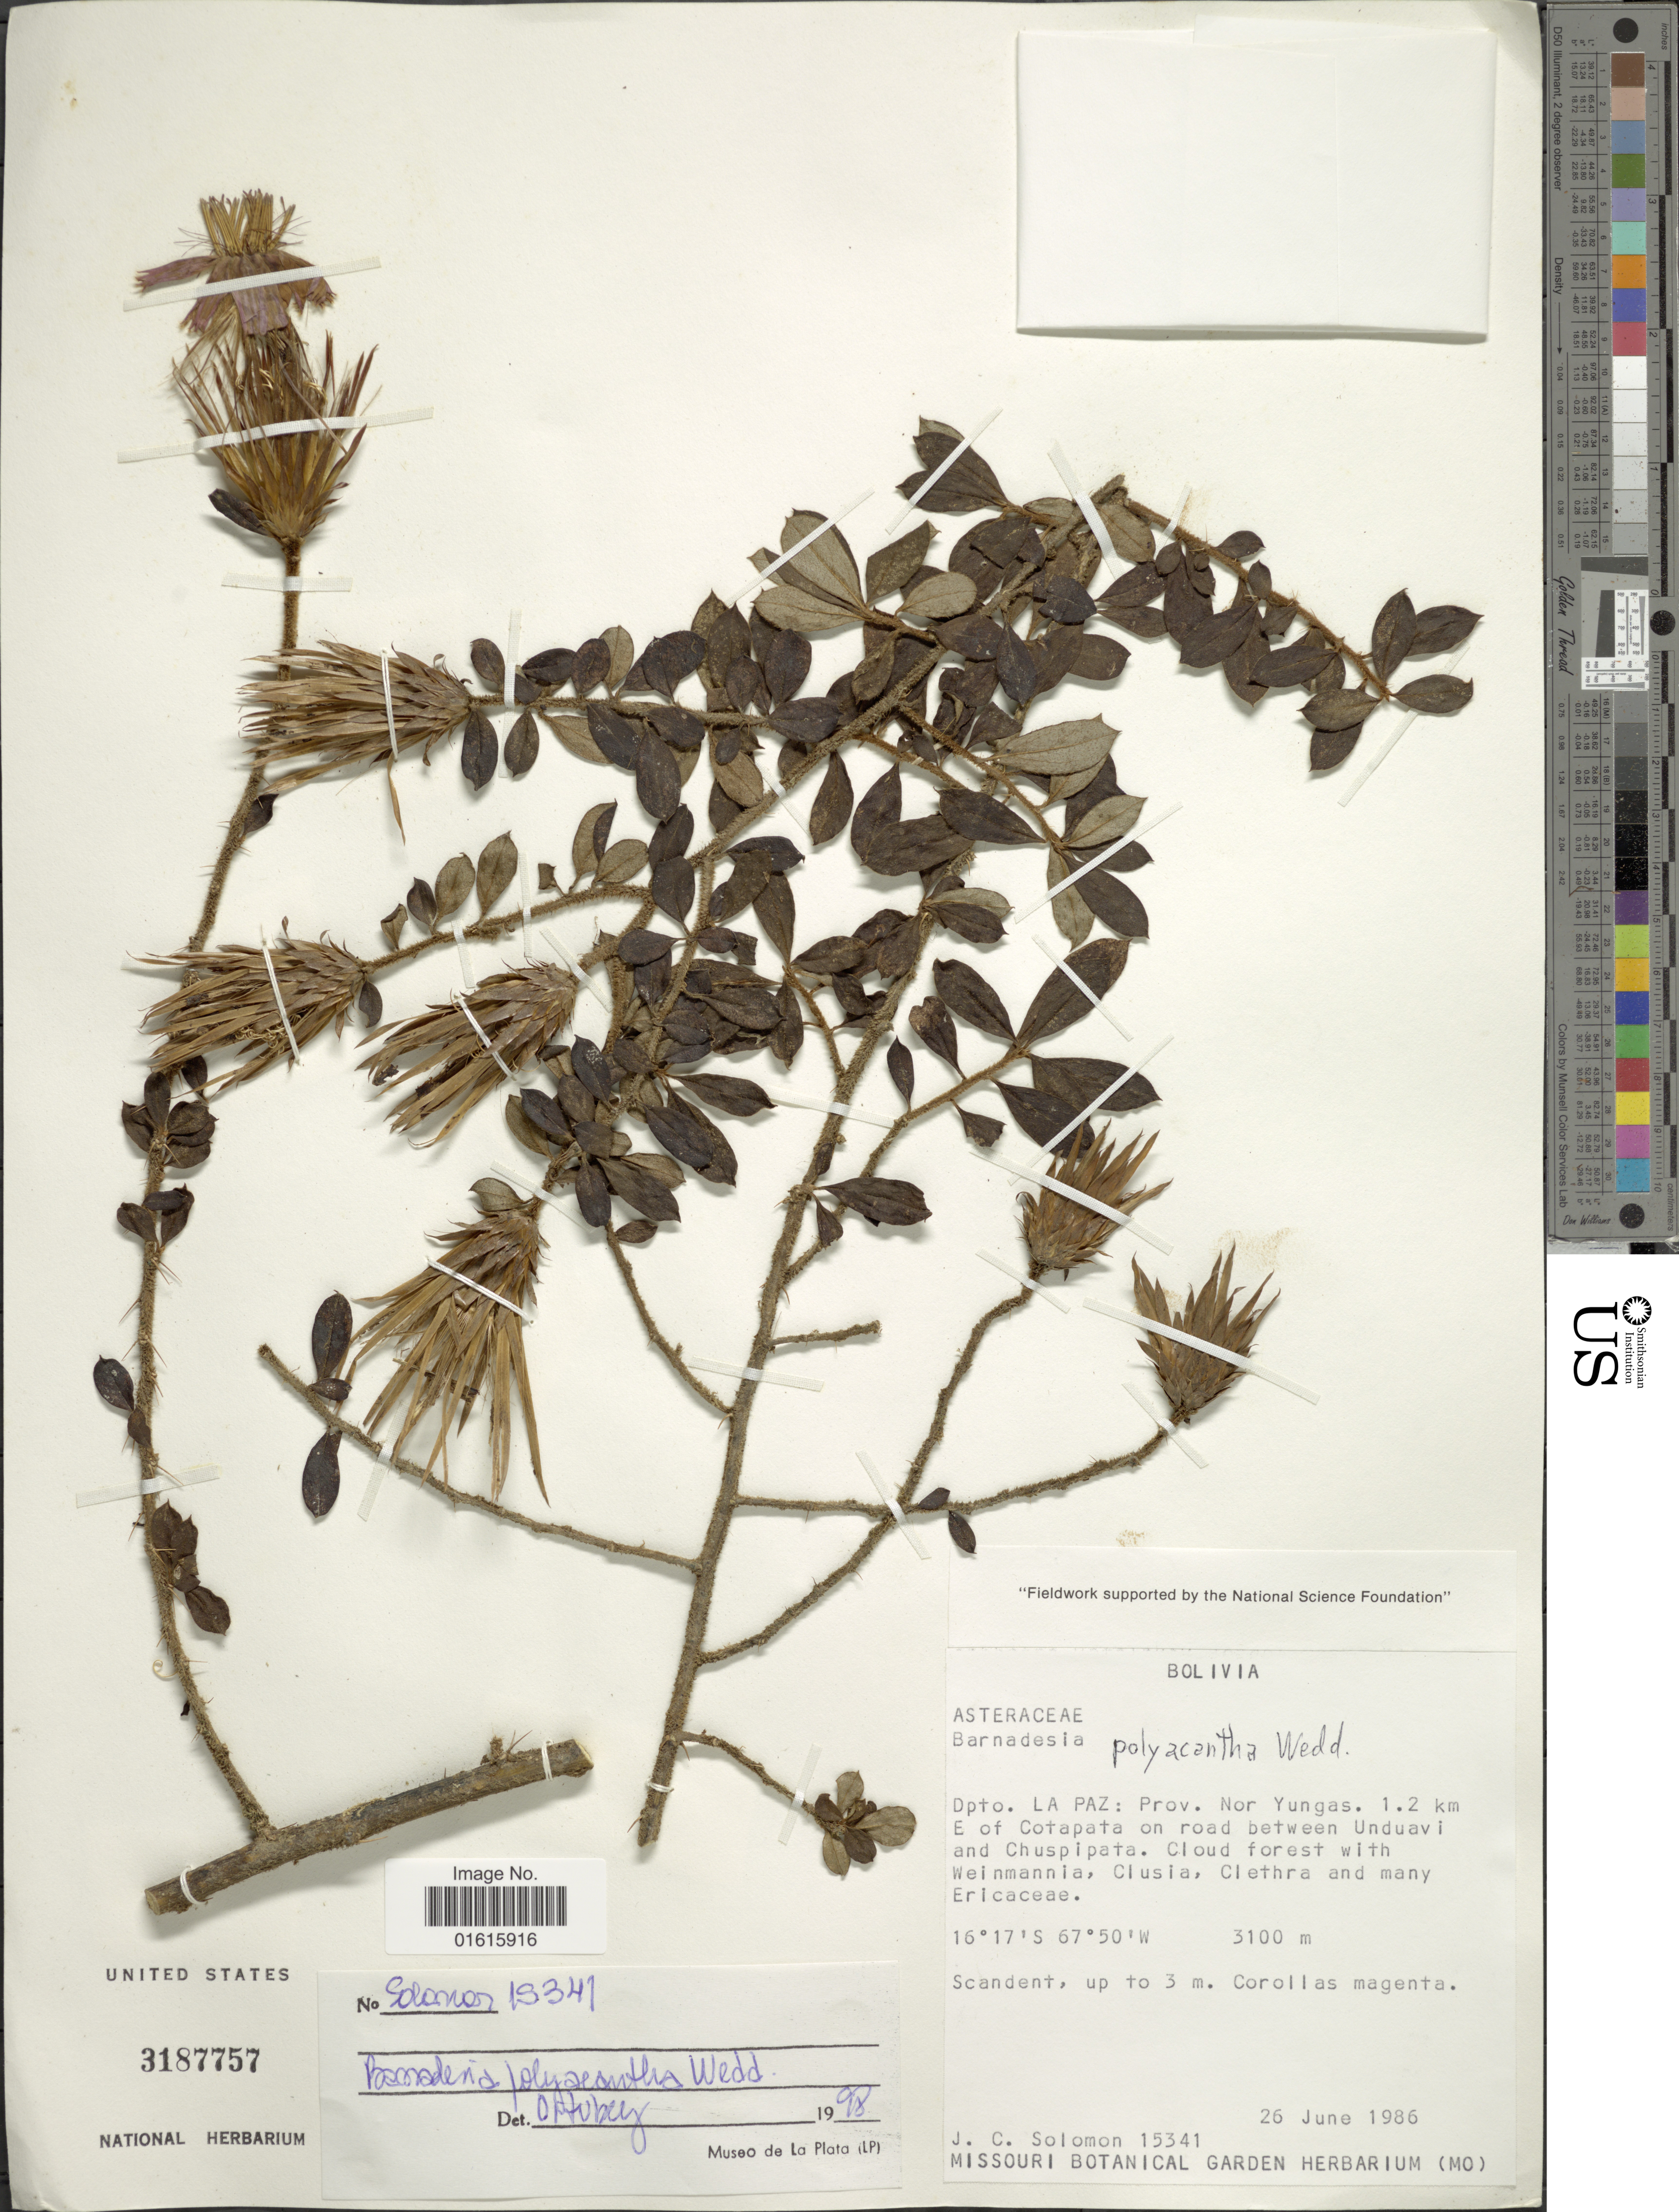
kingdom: Plantae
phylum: Tracheophyta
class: Magnoliopsida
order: Asterales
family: Asteraceae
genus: Barnadesia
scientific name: Barnadesia polyacantha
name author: Wedd.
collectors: J. C. Solomon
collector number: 15341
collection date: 1986-06-26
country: Bolivia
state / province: La Paz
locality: Prov. Nor Yungas. 1.2 km E of Cotapata on road between Unduavi and Chuspipata. Cloud forest with Weinmannia, Clusia. Clethra and many Ericaceae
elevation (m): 3100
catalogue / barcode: US 3187757